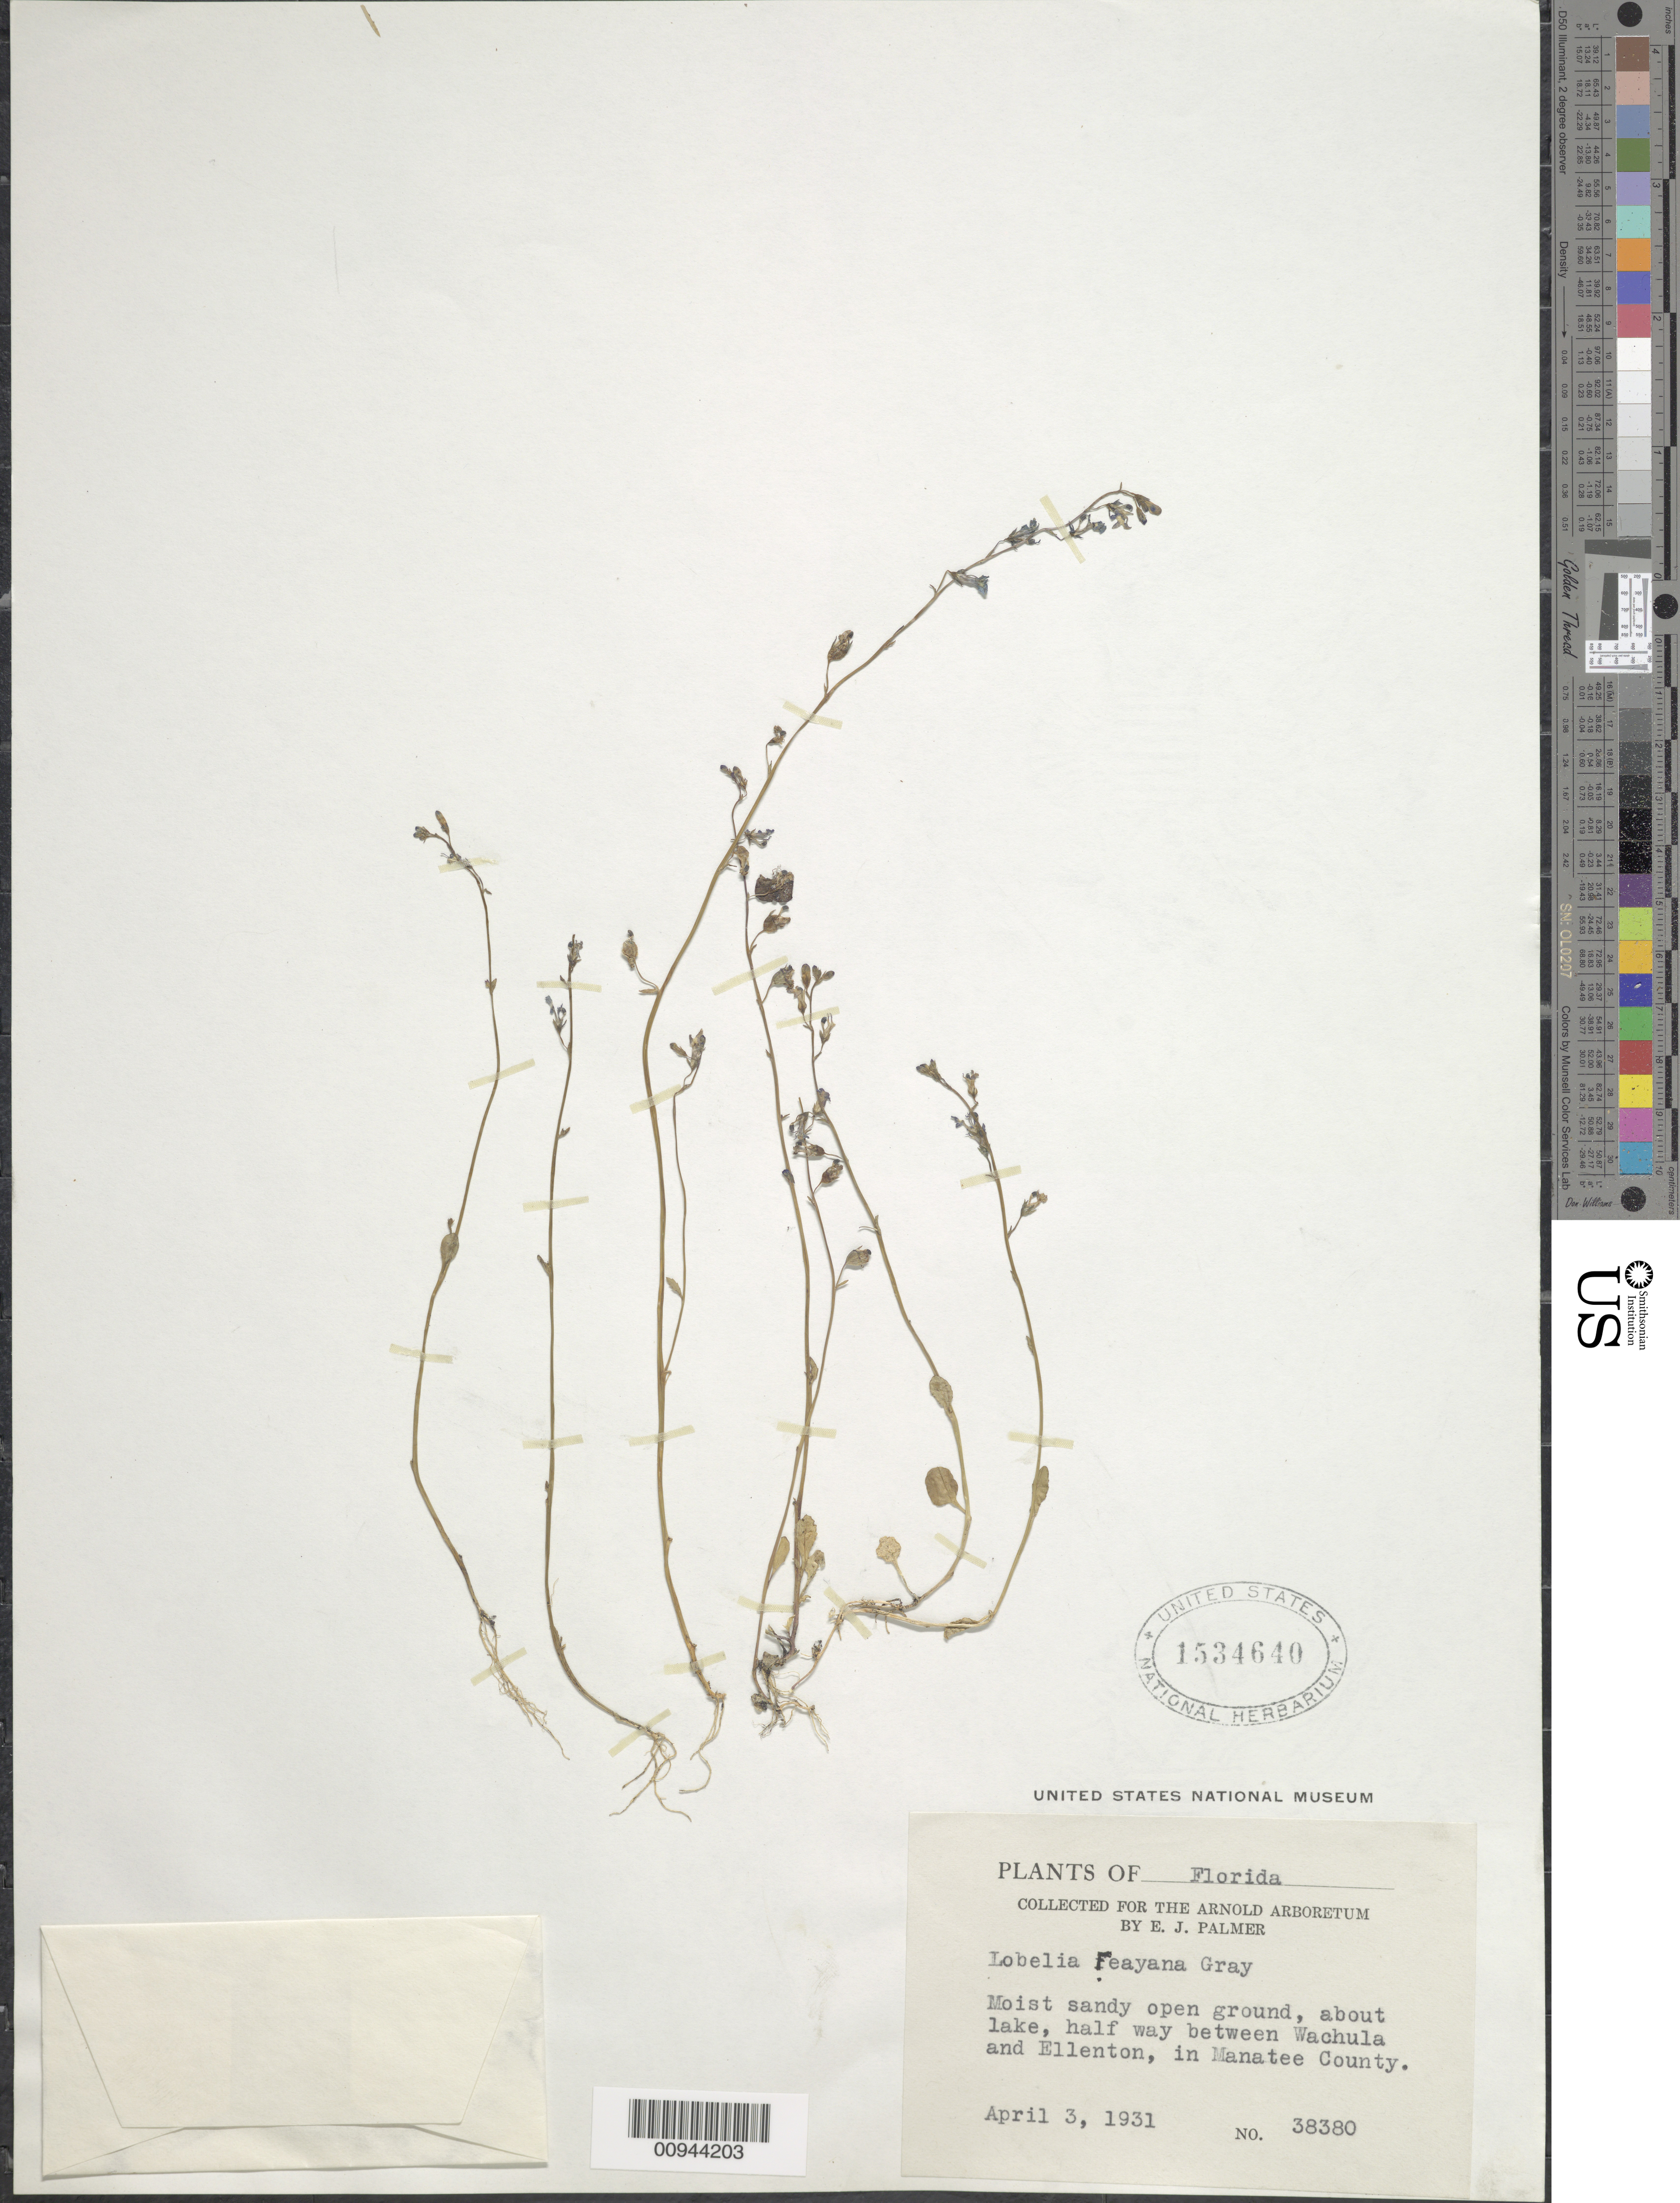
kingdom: Plantae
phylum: Tracheophyta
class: Magnoliopsida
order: Asterales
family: Campanulaceae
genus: Lobelia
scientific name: Lobelia feayana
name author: A. Gray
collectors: E. J. Palmer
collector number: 38380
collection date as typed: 03 Apr 1931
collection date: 1931-04-03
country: United States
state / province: Florida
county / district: Manatee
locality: Halfway between Wachula and Ellenton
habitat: moist sandy open ground, about lake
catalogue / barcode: US 1534640